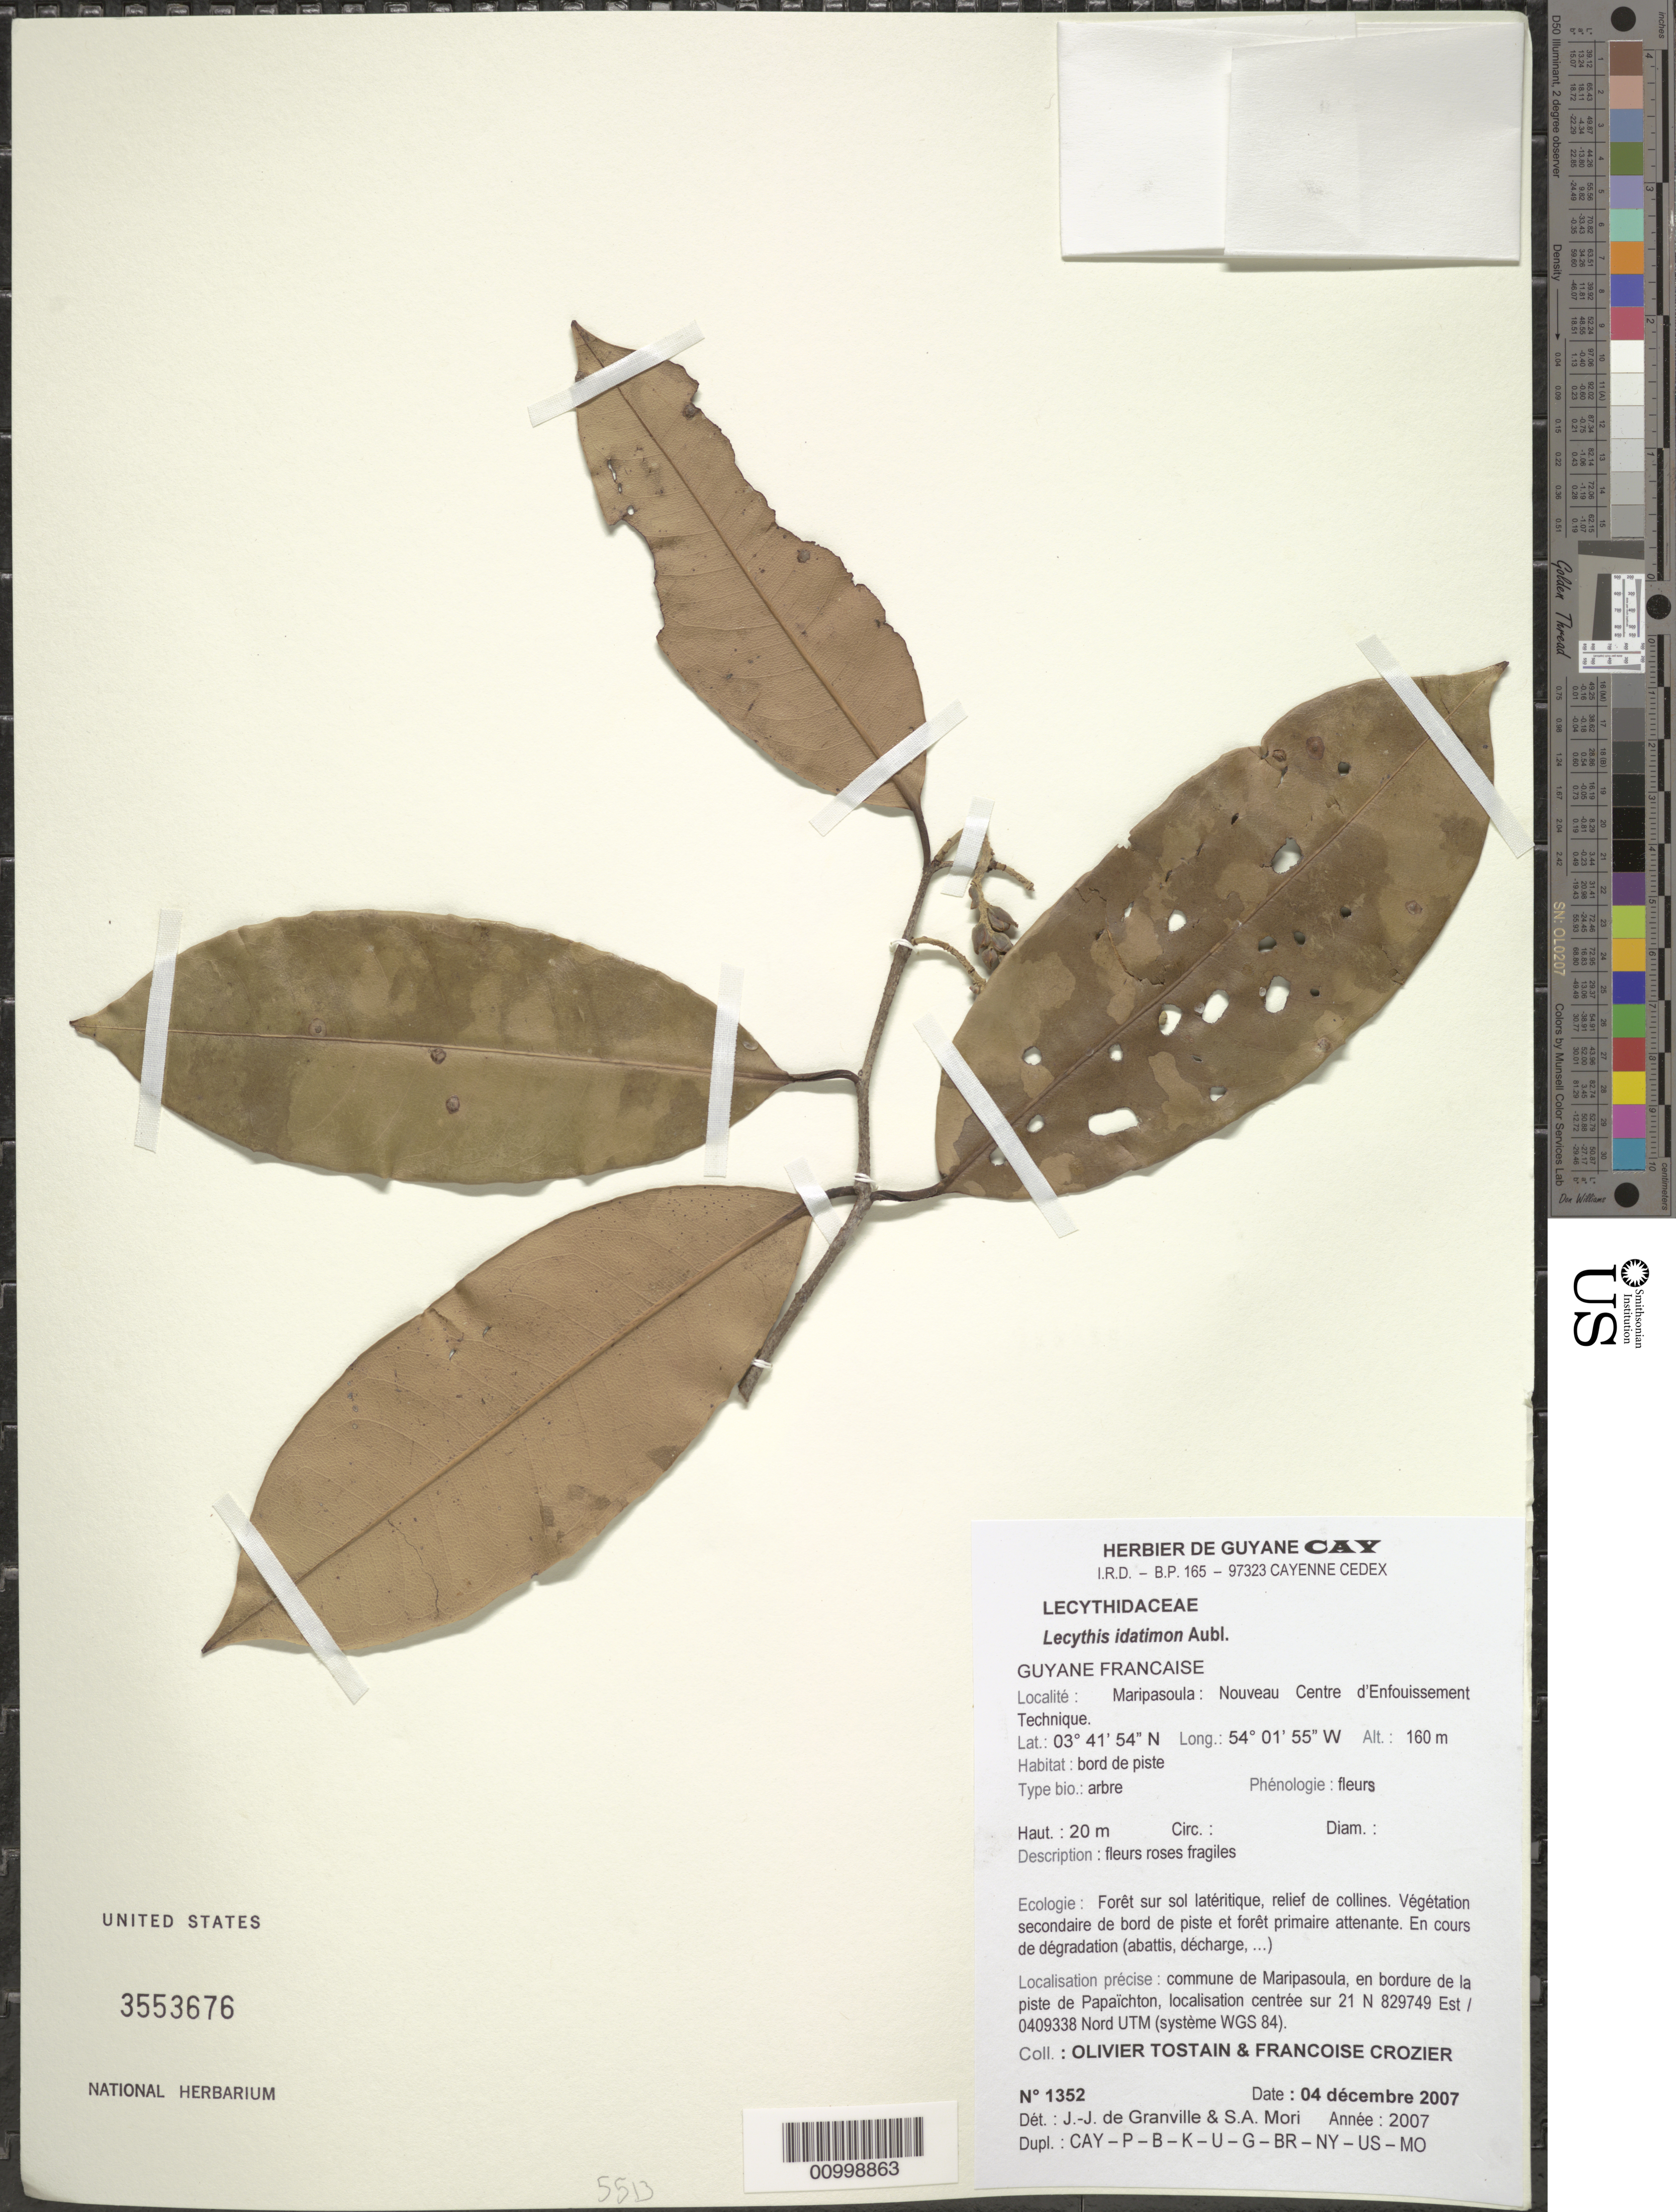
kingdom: Plantae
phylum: Tracheophyta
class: Magnoliopsida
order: Ericales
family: Lecythidaceae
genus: Lecythis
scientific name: Lecythis idatimon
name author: Aubl.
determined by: Granville, J. J.; Mori, Scott A.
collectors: O. Tostain & F. Crozier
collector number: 1352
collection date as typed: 4-Dec-07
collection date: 2007-12-04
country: French Guiana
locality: Maripasoula: Noveau Centre d'Enfouissement Technique; commune de Marpasoula, en bordure de la piste de Papaïchton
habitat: Foret sur sol lateritique, relief de collines. Veg secondaire de bord de piste et foret primaire attente. En cours de degredation (abattis, decharge)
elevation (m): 160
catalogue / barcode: US 3553676